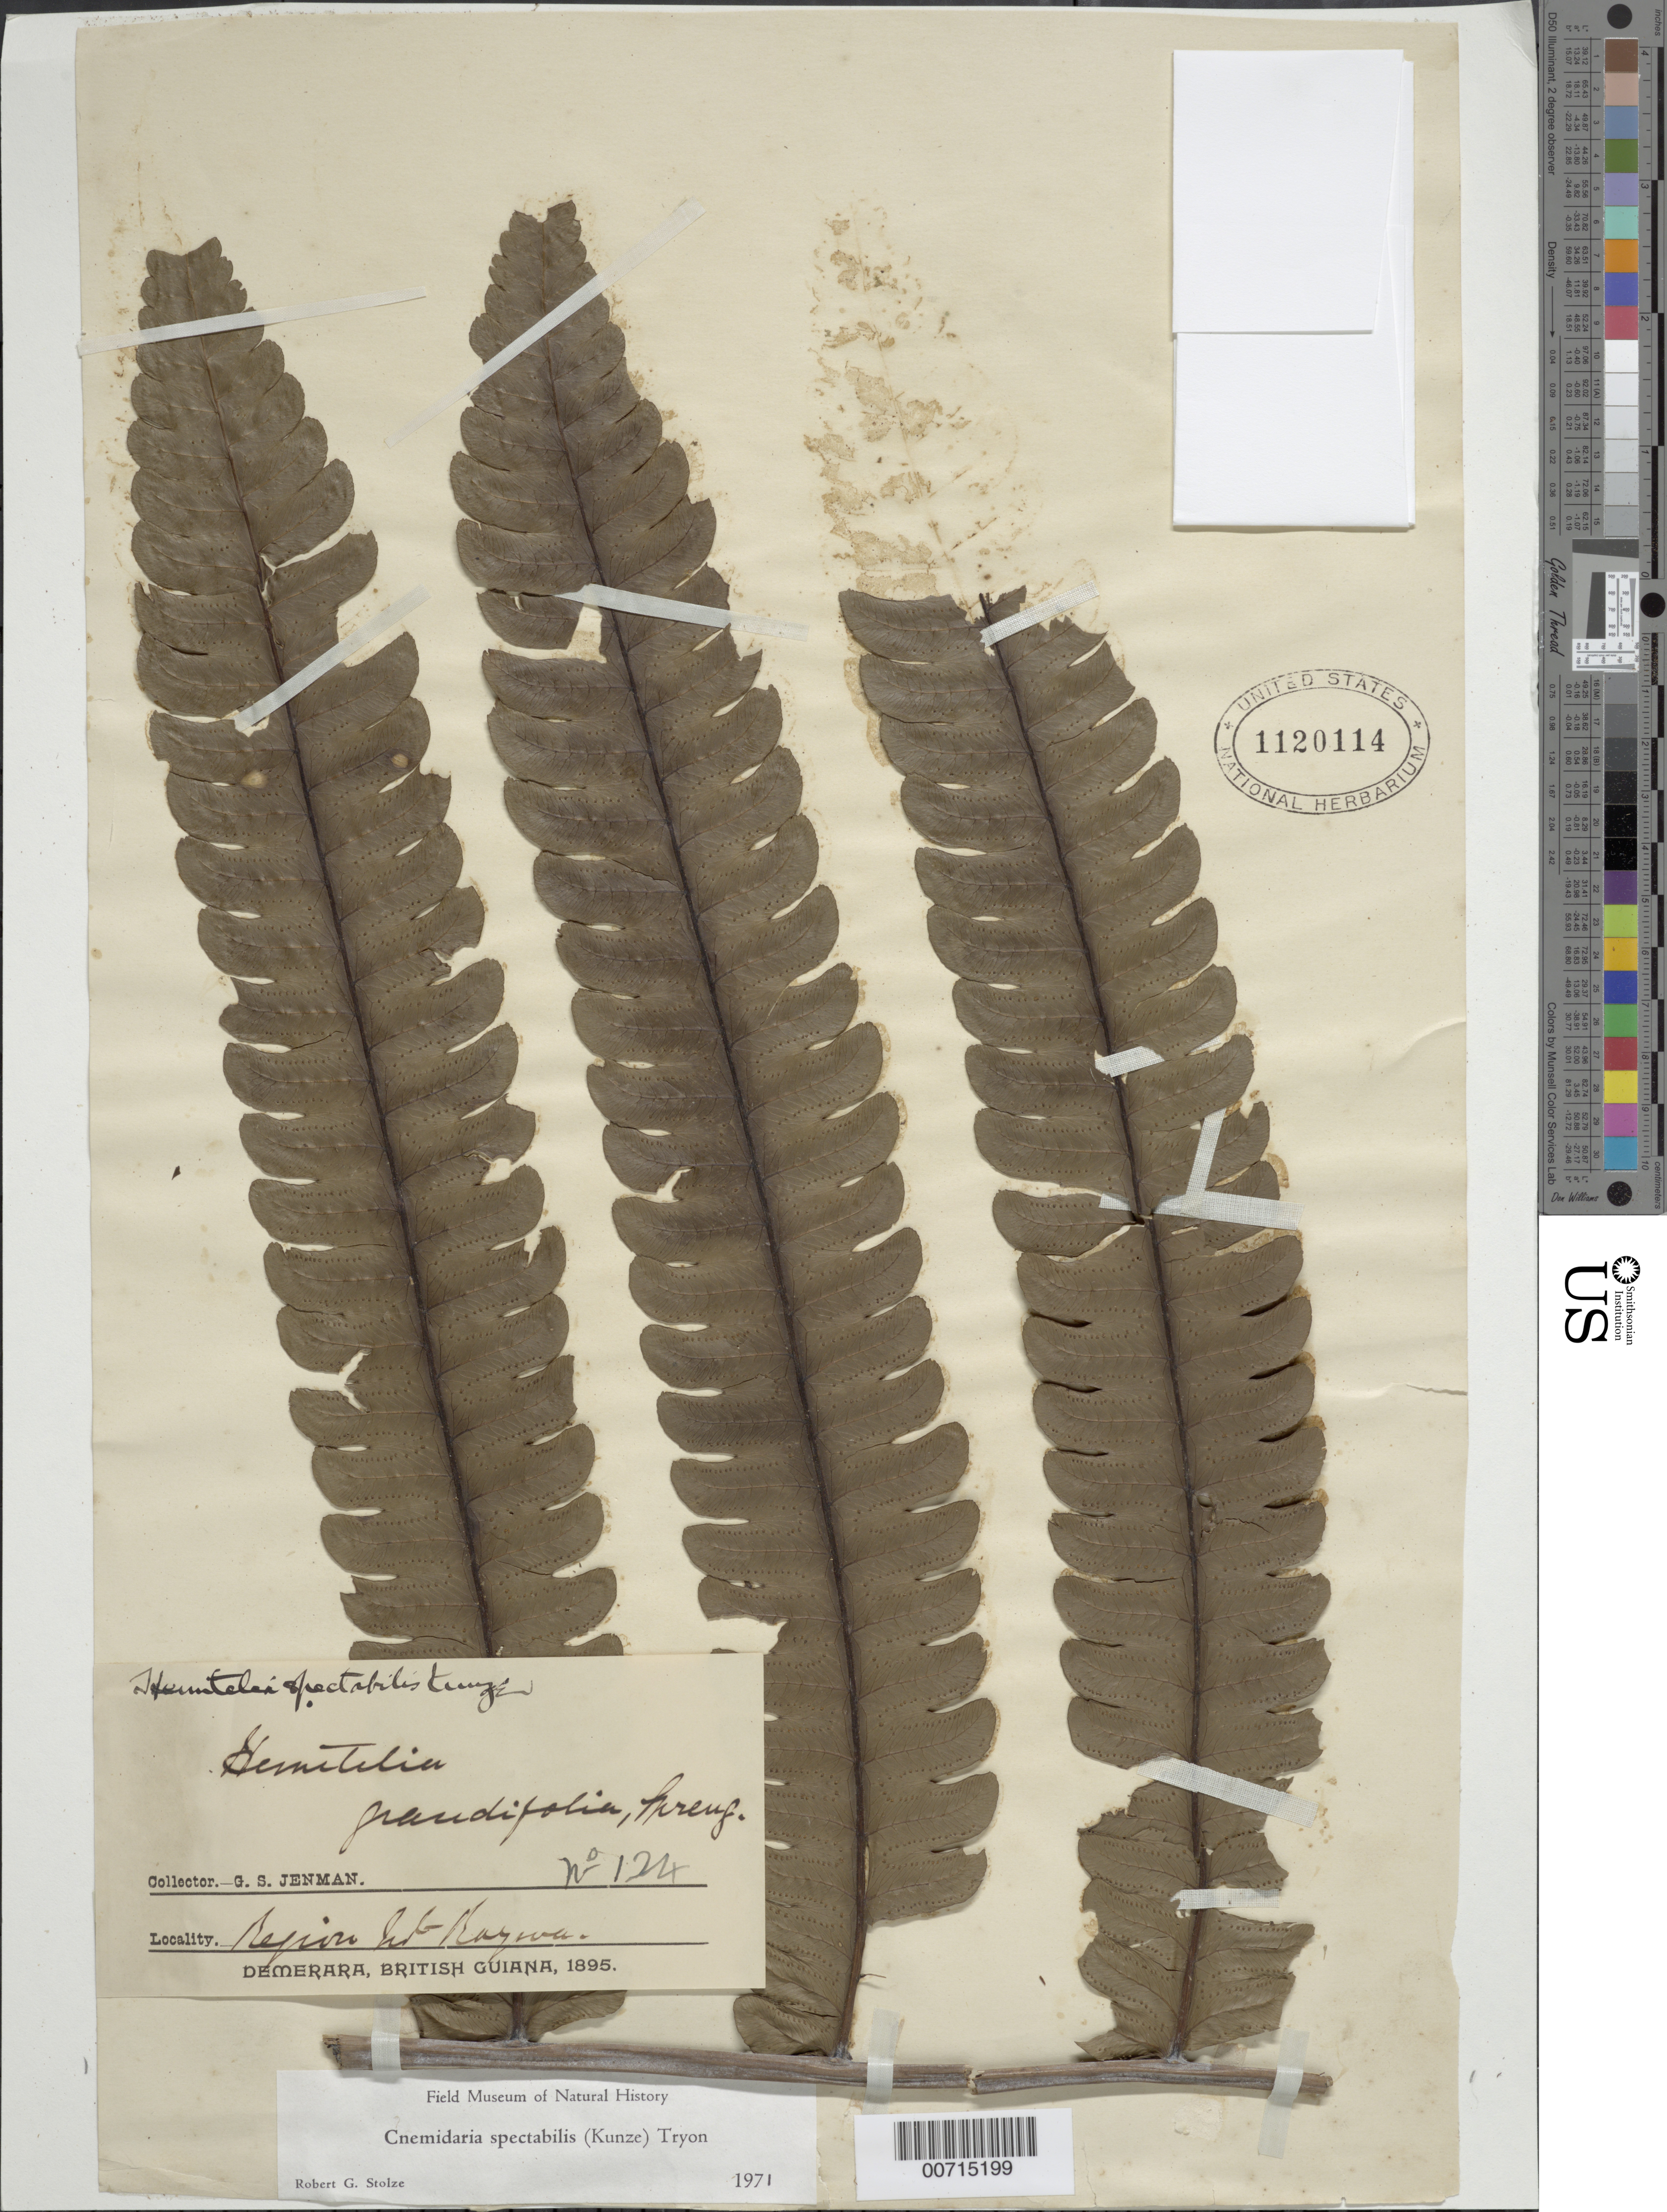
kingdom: Plantae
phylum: Tracheophyta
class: Polypodiopsida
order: Cyatheales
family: Cyatheaceae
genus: Cyathea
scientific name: Cyathea spectabilis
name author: (Kunze) Domin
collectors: G. S. Jenman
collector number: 124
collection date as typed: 1895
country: Guyana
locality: Demerara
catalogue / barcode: US 1120114